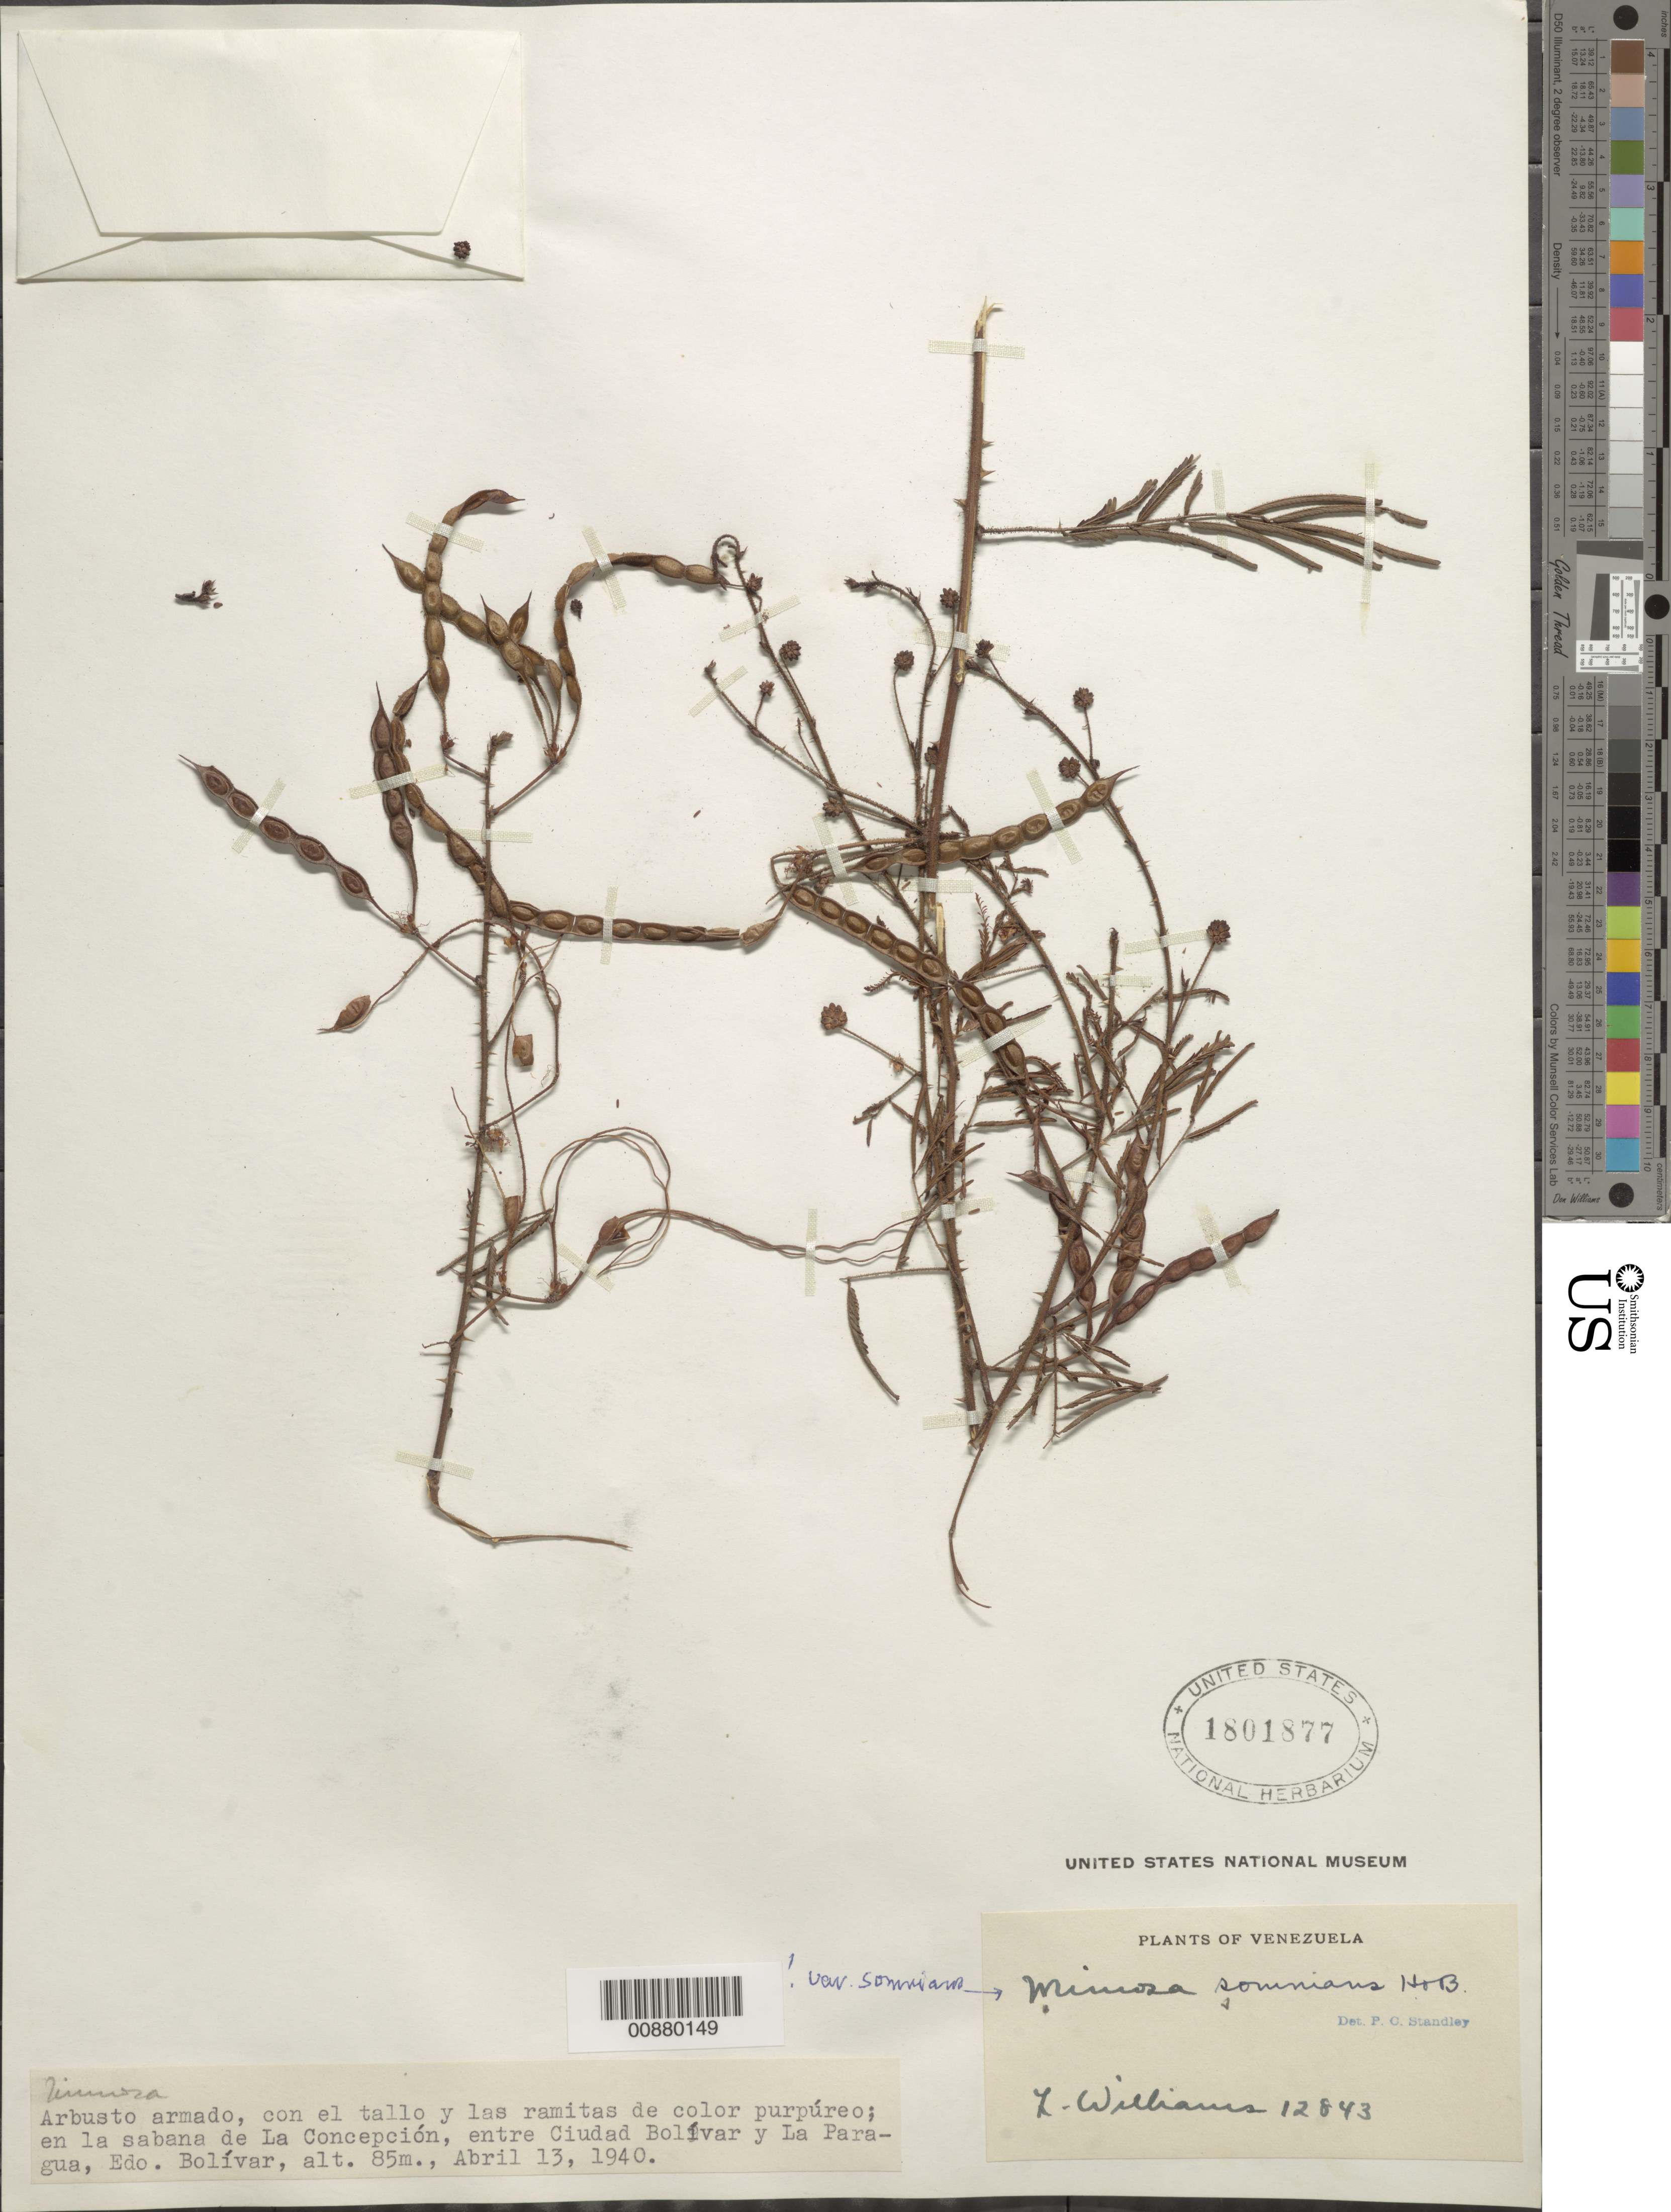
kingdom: Plantae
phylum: Tracheophyta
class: Magnoliopsida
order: Fabales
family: Fabaceae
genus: Mimosa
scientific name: Mimosa somnians var. somnians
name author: Humb. & Bonpl. ex Willd.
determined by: Barneby, Rupert C., (NY)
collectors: Ll. Williams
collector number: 12843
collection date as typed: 13-Apr-40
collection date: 1940-04-13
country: Venezuela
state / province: Bolívar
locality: La Concepion, entre Ciudad Bolívar y La Paragua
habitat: Sabana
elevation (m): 85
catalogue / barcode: US 1801877